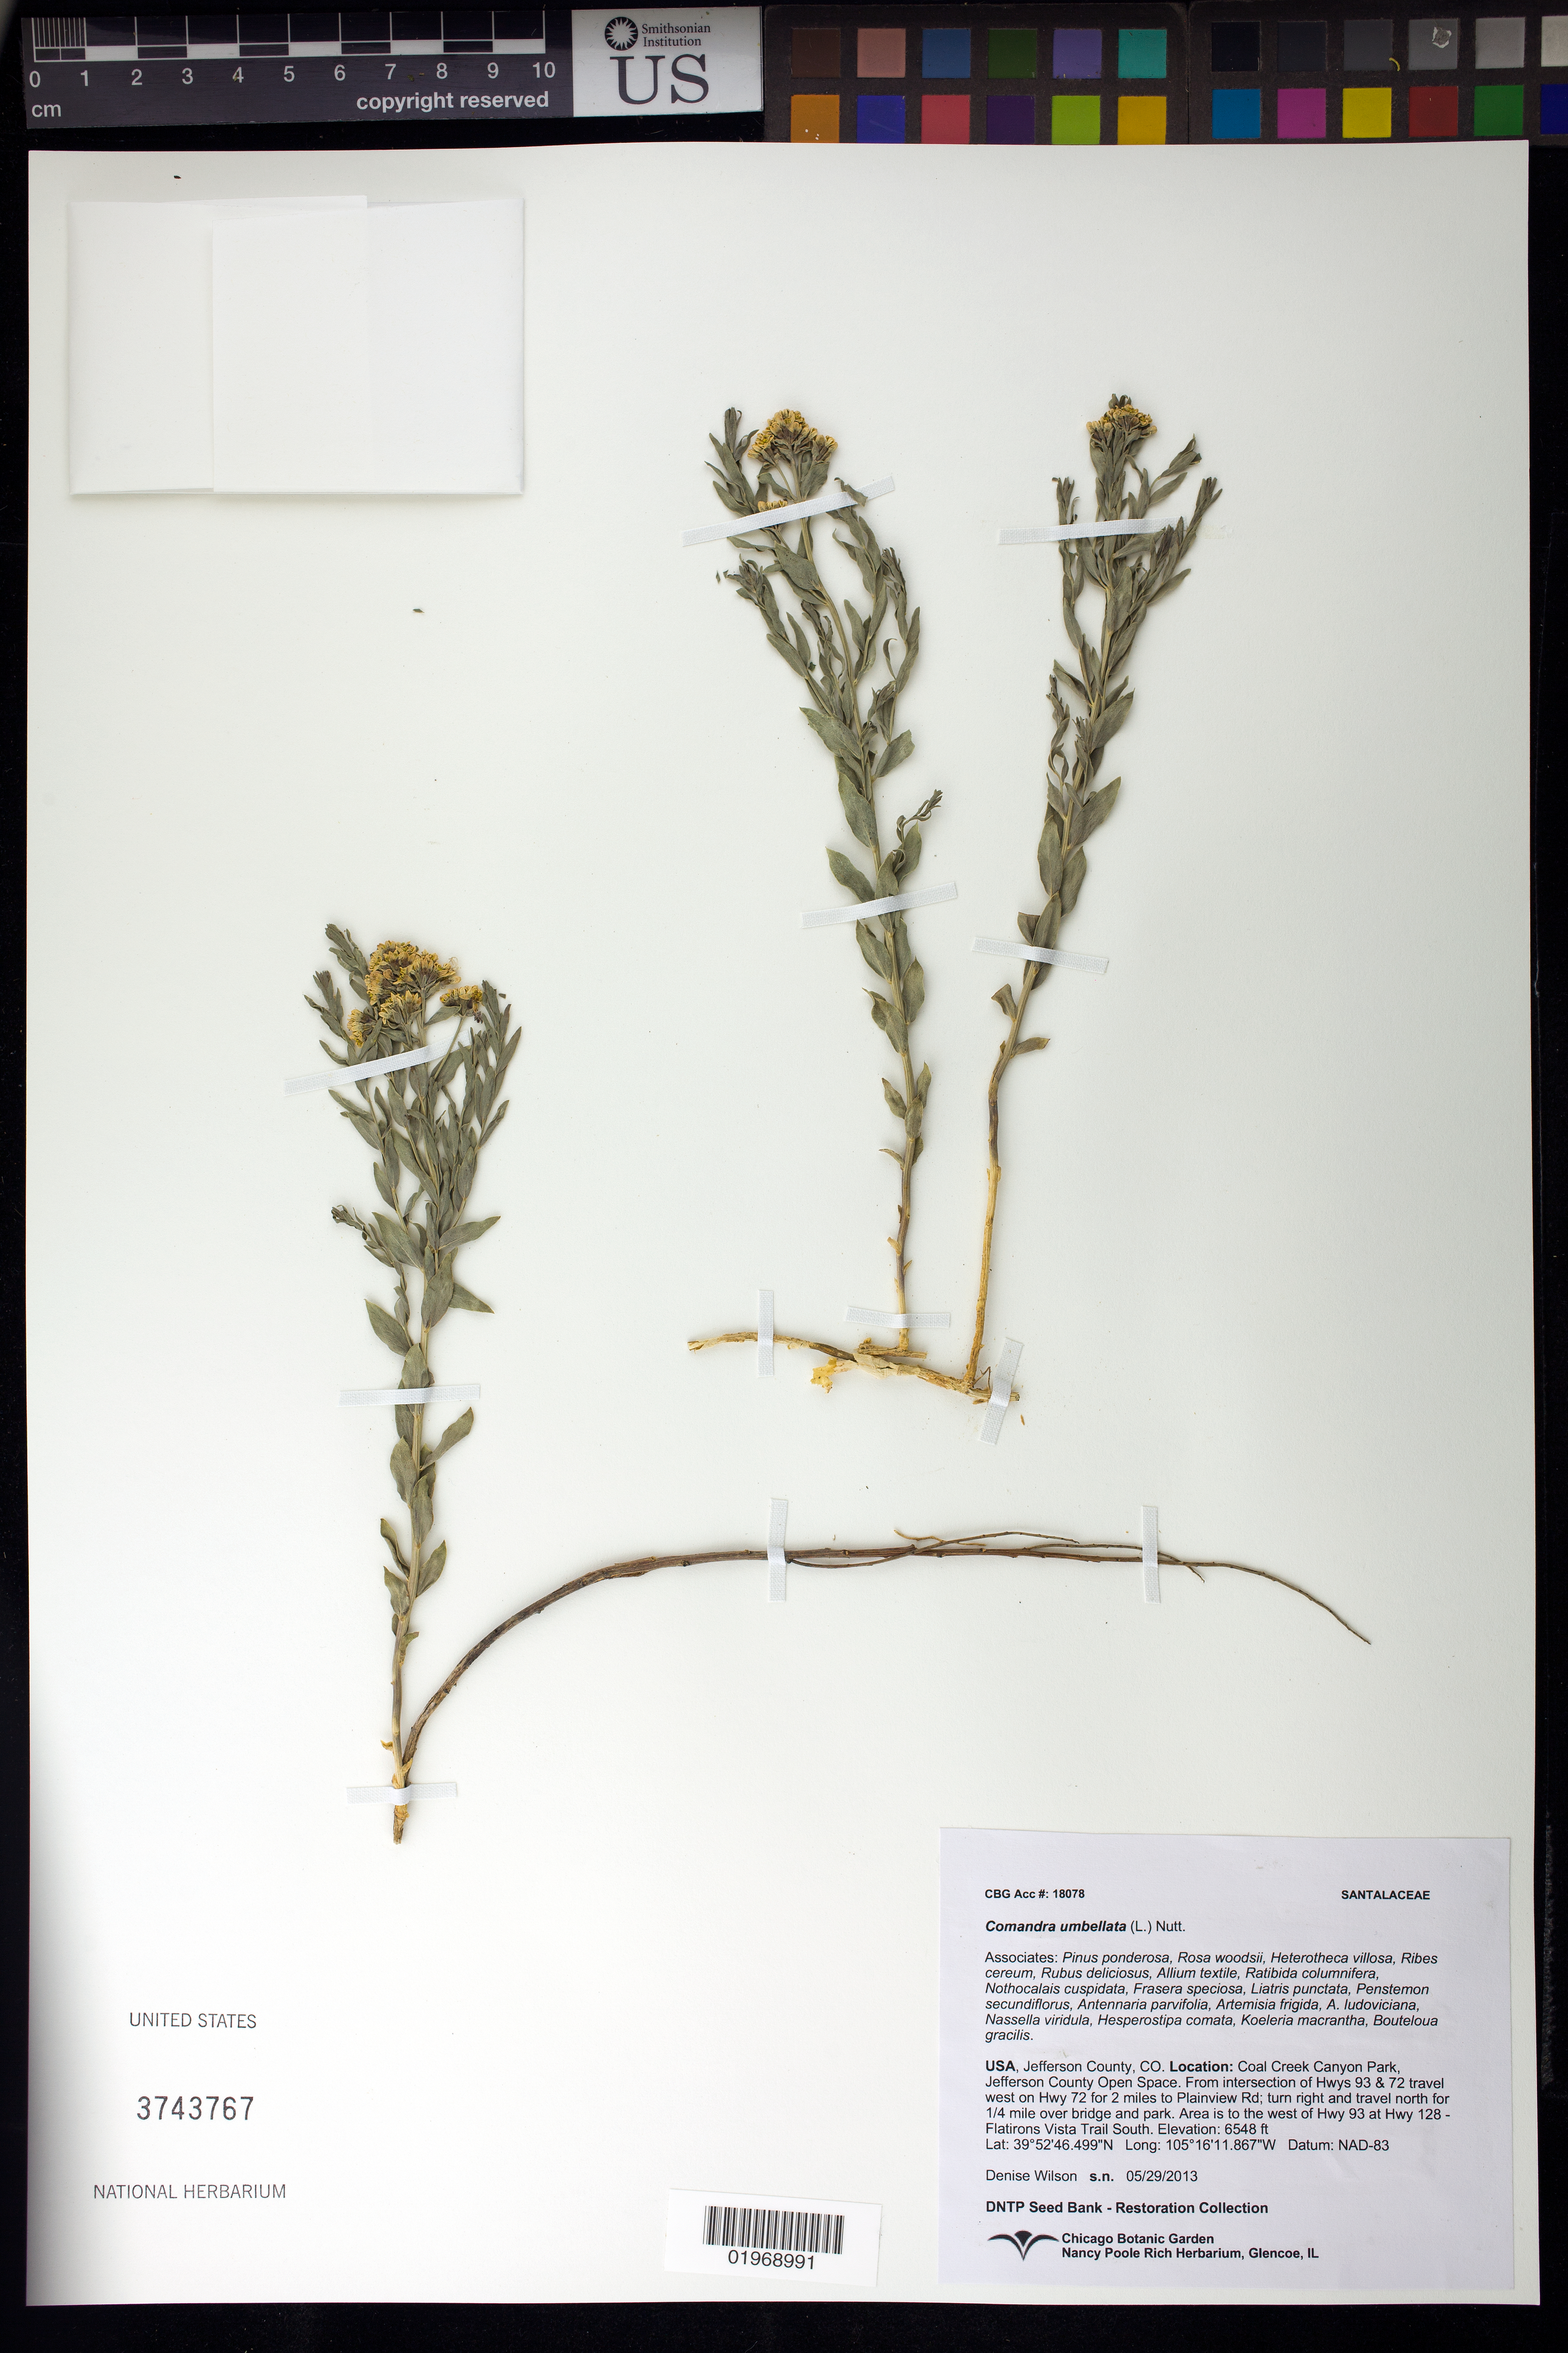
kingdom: Plantae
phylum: Tracheophyta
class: Magnoliopsida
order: Santalales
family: Comandraceae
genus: Comandra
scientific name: Comandra umbellata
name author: (L.) Nutt.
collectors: D. Wilson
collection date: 2013-05-29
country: United States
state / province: Colorado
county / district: Jefferson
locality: Coal Creek Canyon State Park, Flatirons Vista Trail South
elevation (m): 1996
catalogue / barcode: US 3743767